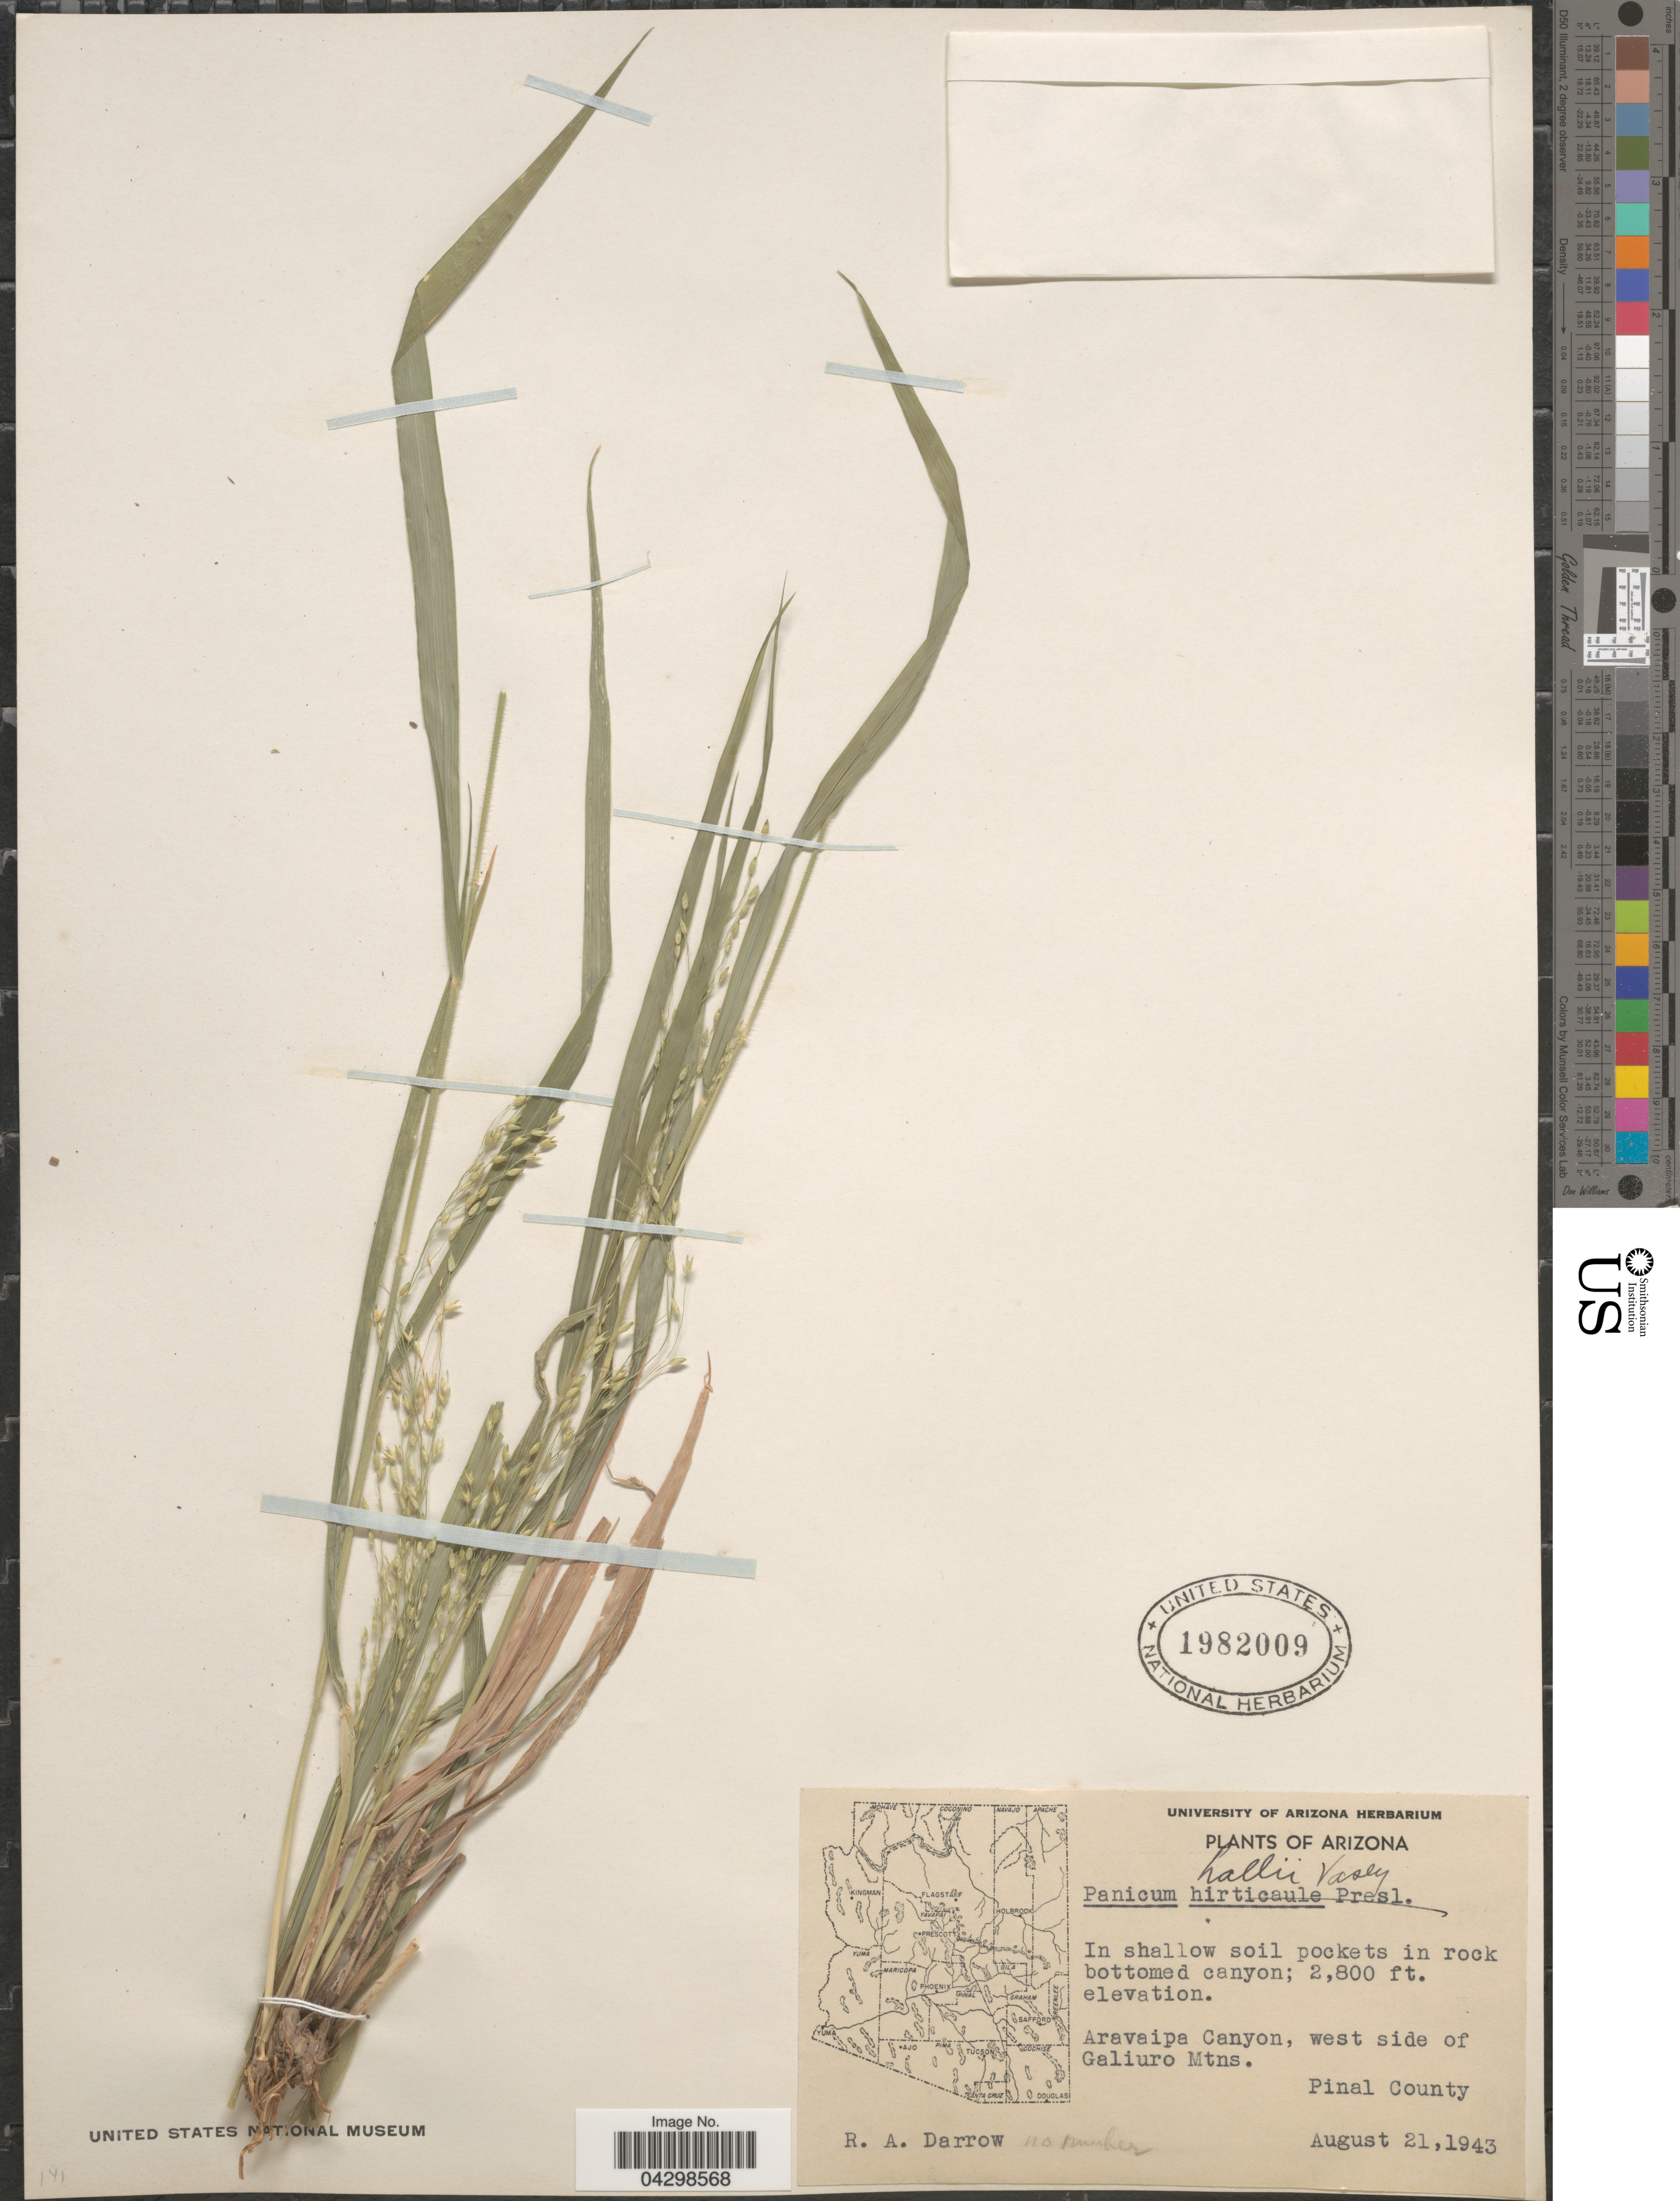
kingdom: Plantae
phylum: Tracheophyta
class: Liliopsida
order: Poales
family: Poaceae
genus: Panicum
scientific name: Panicum hallii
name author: Vasey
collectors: R. A. Darrow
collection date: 1943-08-21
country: United States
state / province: Arizona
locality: In shallow soil pockets in rock bottomed canyon. Aravaipa Canyon, west side of Galiuro Mtns. Pinal County.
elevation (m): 853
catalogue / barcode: US 1982009